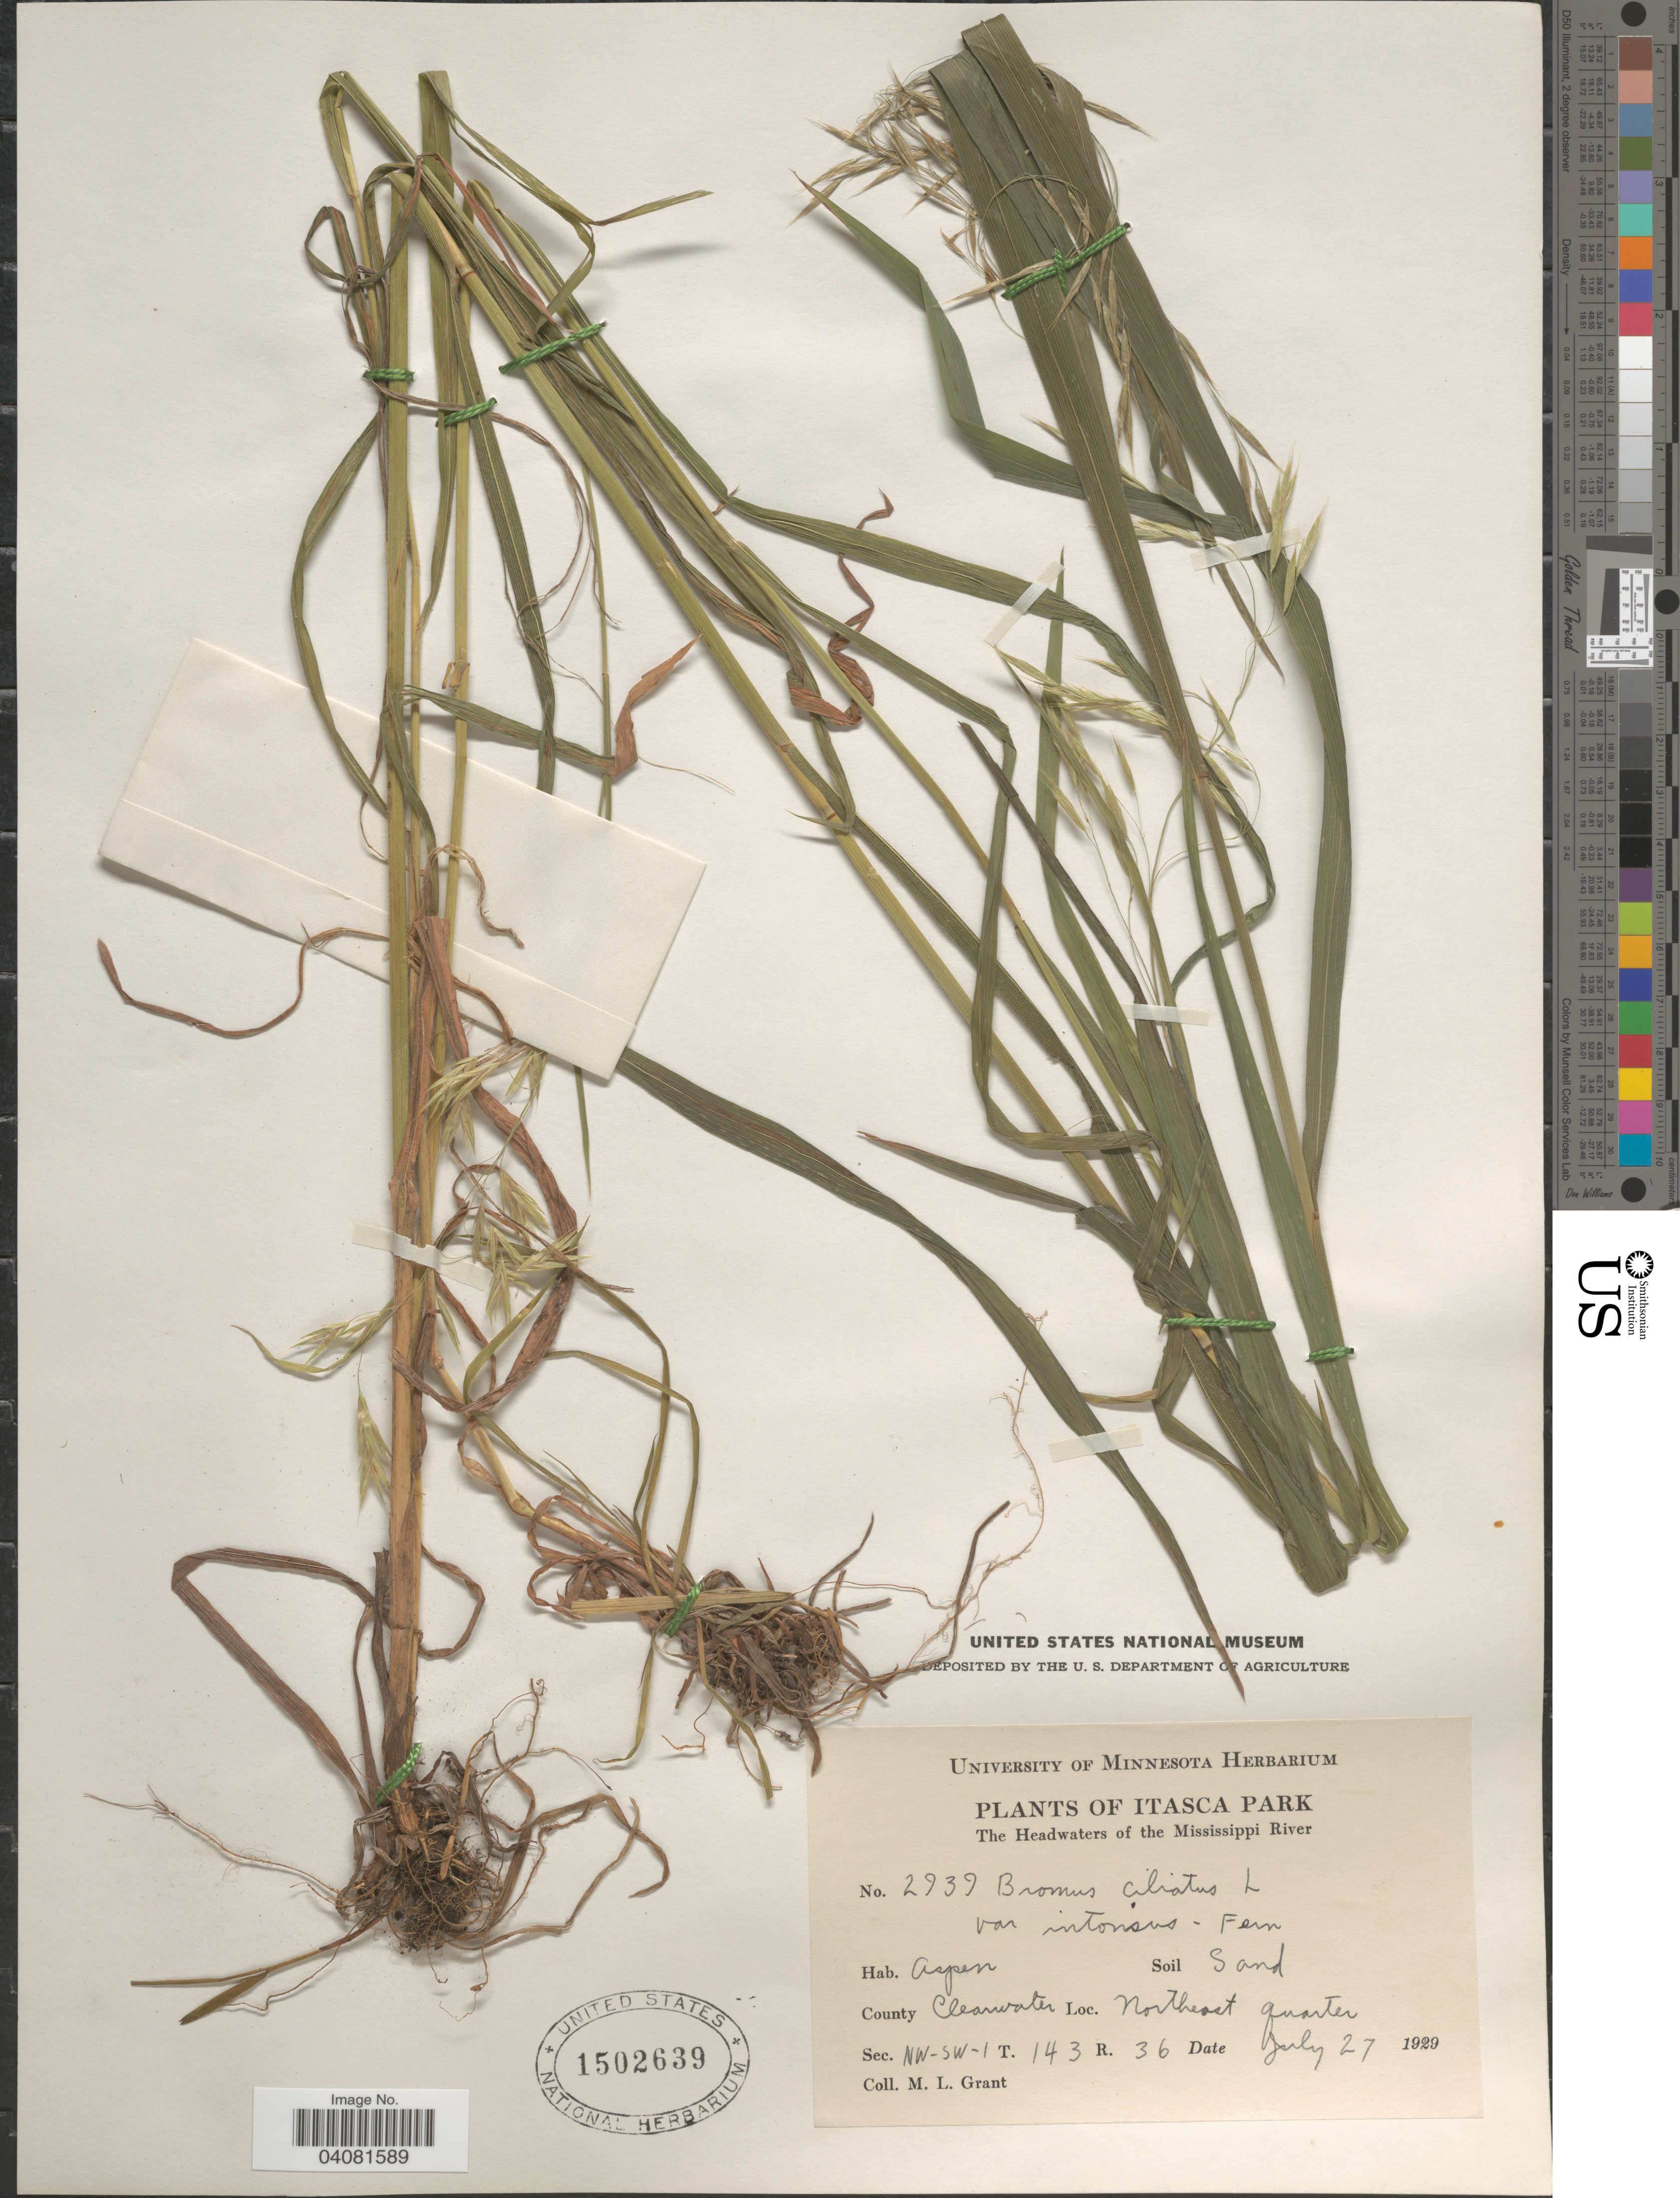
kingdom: Plantae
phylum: Tracheophyta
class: Liliopsida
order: Poales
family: Poaceae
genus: Bromus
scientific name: Bromus ciliatus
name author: L.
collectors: M. L. Grant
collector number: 2939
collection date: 1929-07-27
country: United States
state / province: Minnesota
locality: Itasca Park. The Headwaters of the Mississippi River. County Clearwater. Northeast quarter. Sec. NW-SW-1 T. 143 R. 36.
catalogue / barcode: US 1502639